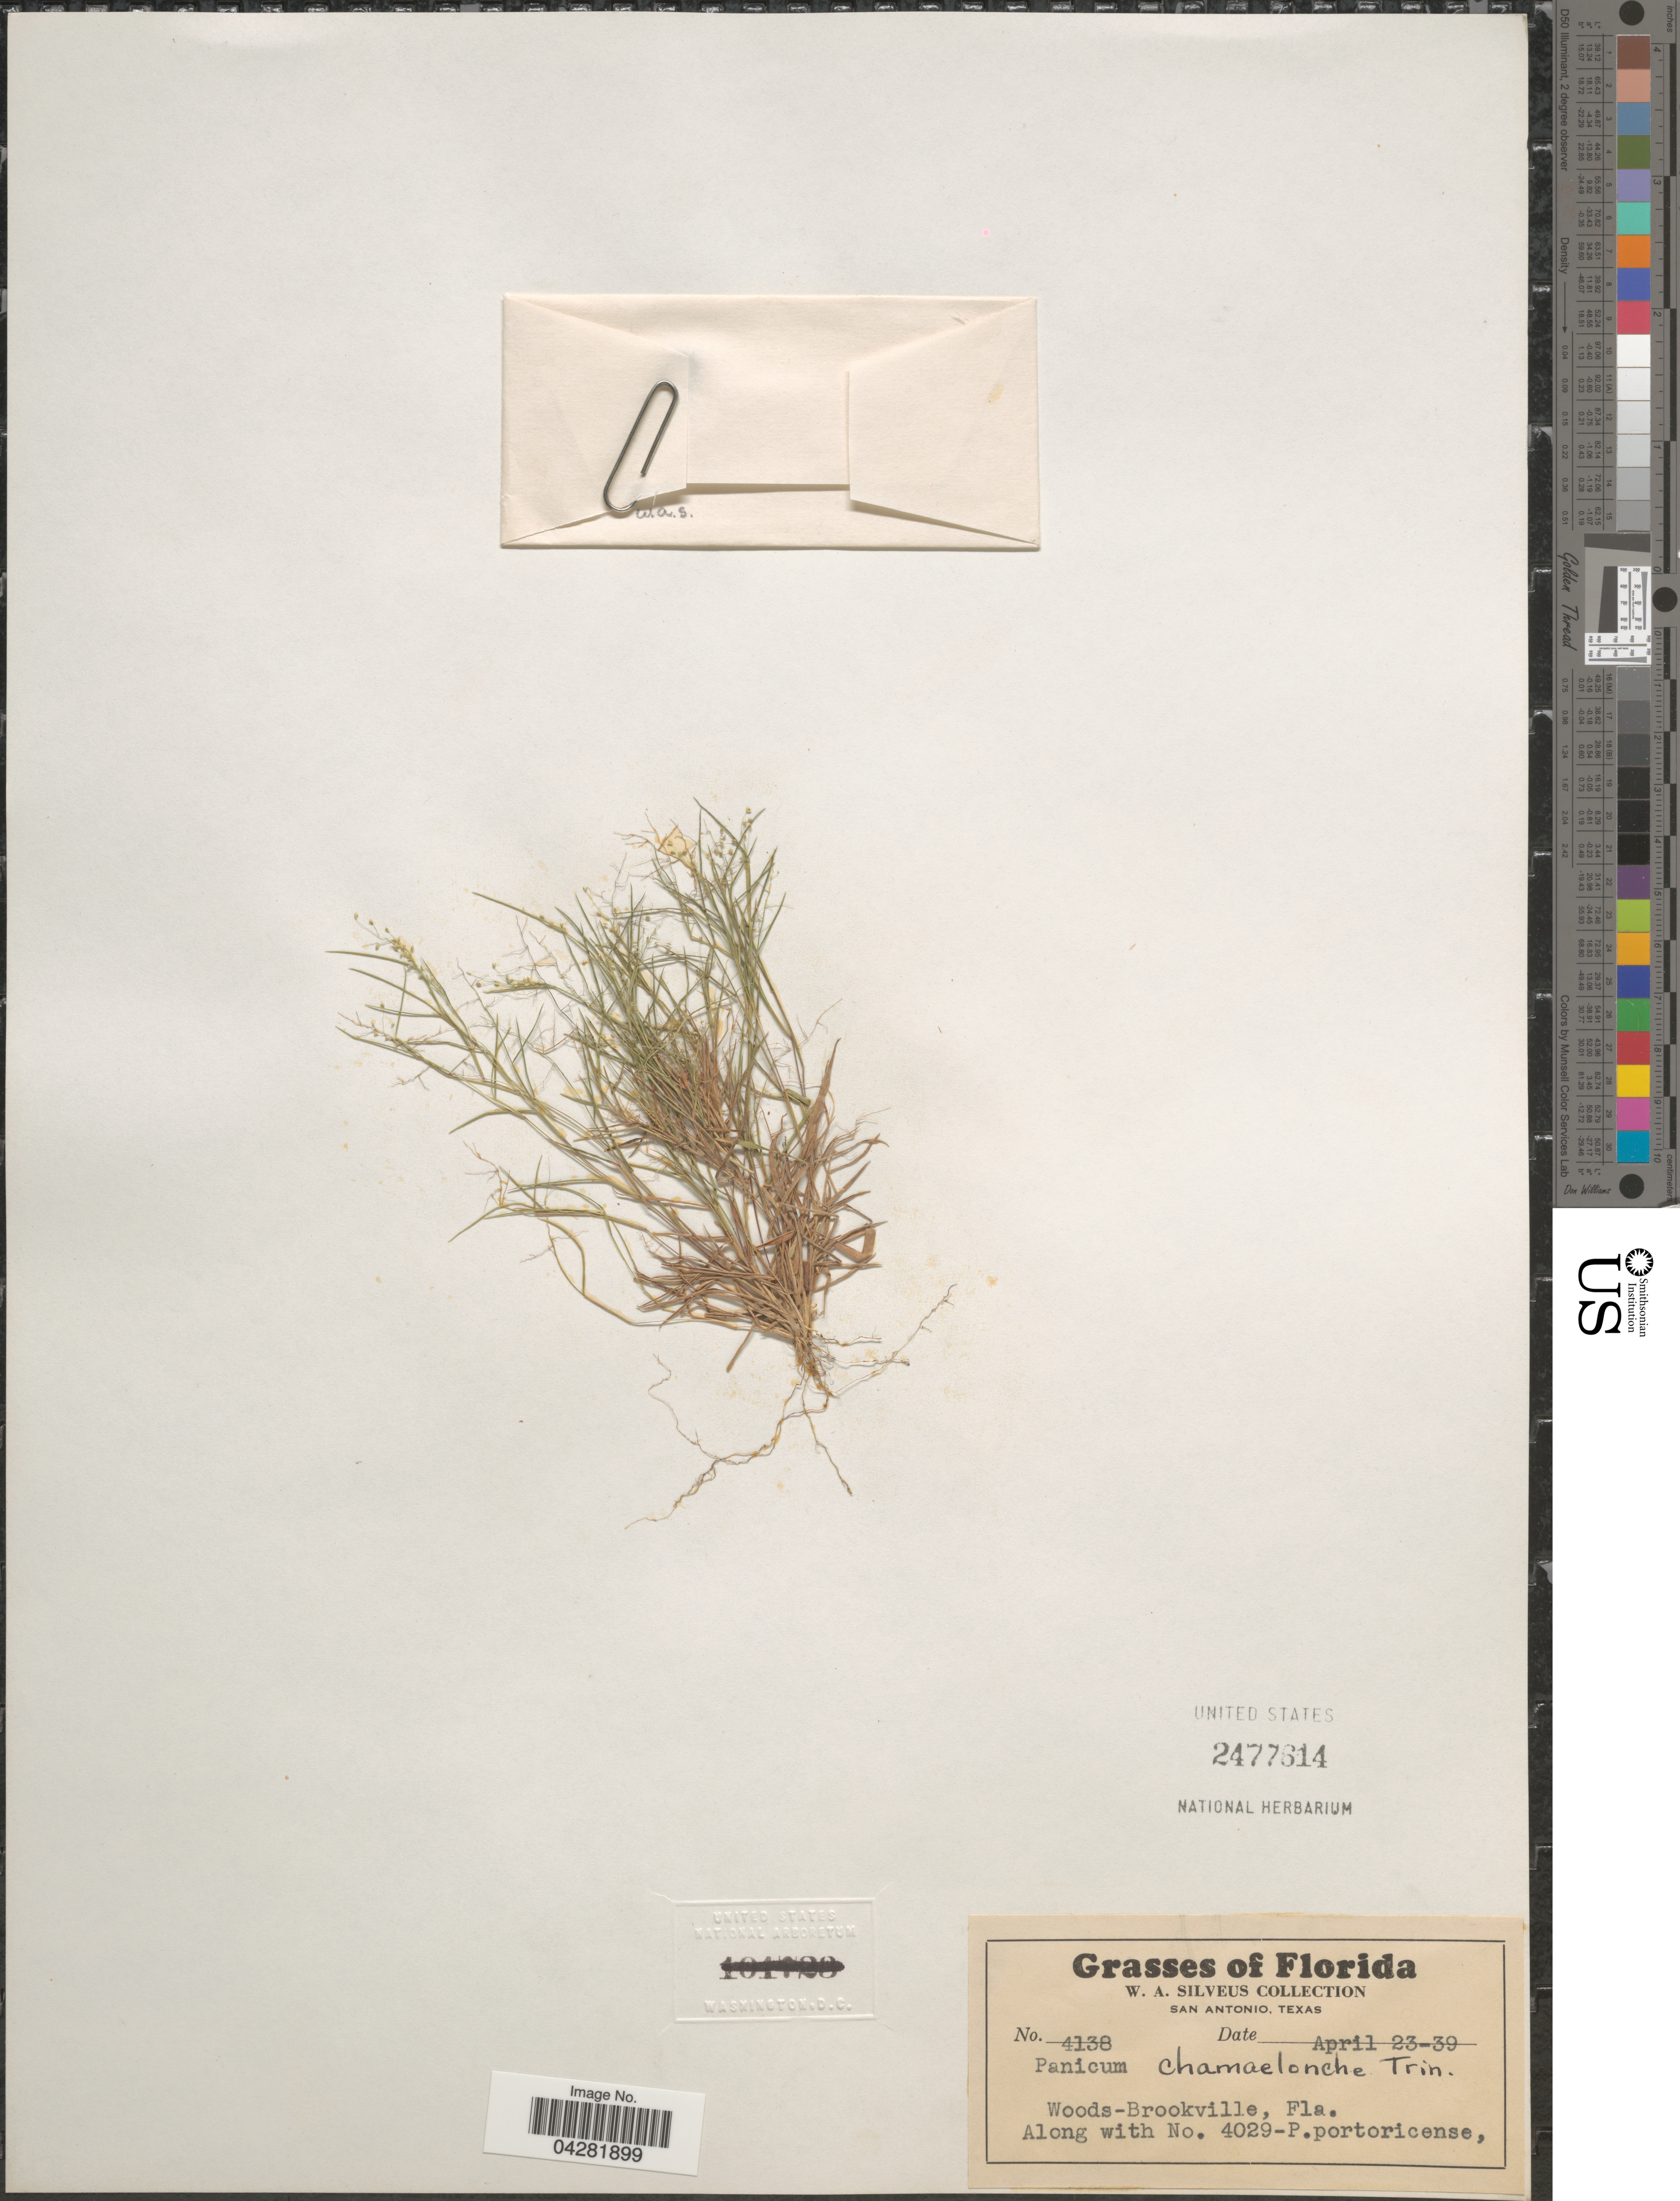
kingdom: Plantae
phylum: Tracheophyta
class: Liliopsida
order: Poales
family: Poaceae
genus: Dichanthelium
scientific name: Dichanthelium ensifolium var. ensifolium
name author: (Baldwin ex Elliot) Gould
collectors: W. Silveus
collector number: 4138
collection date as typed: Transcribed d/m/y: 23/4/39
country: United States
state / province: Florida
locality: Woods - Brookville.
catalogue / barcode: US 2477614